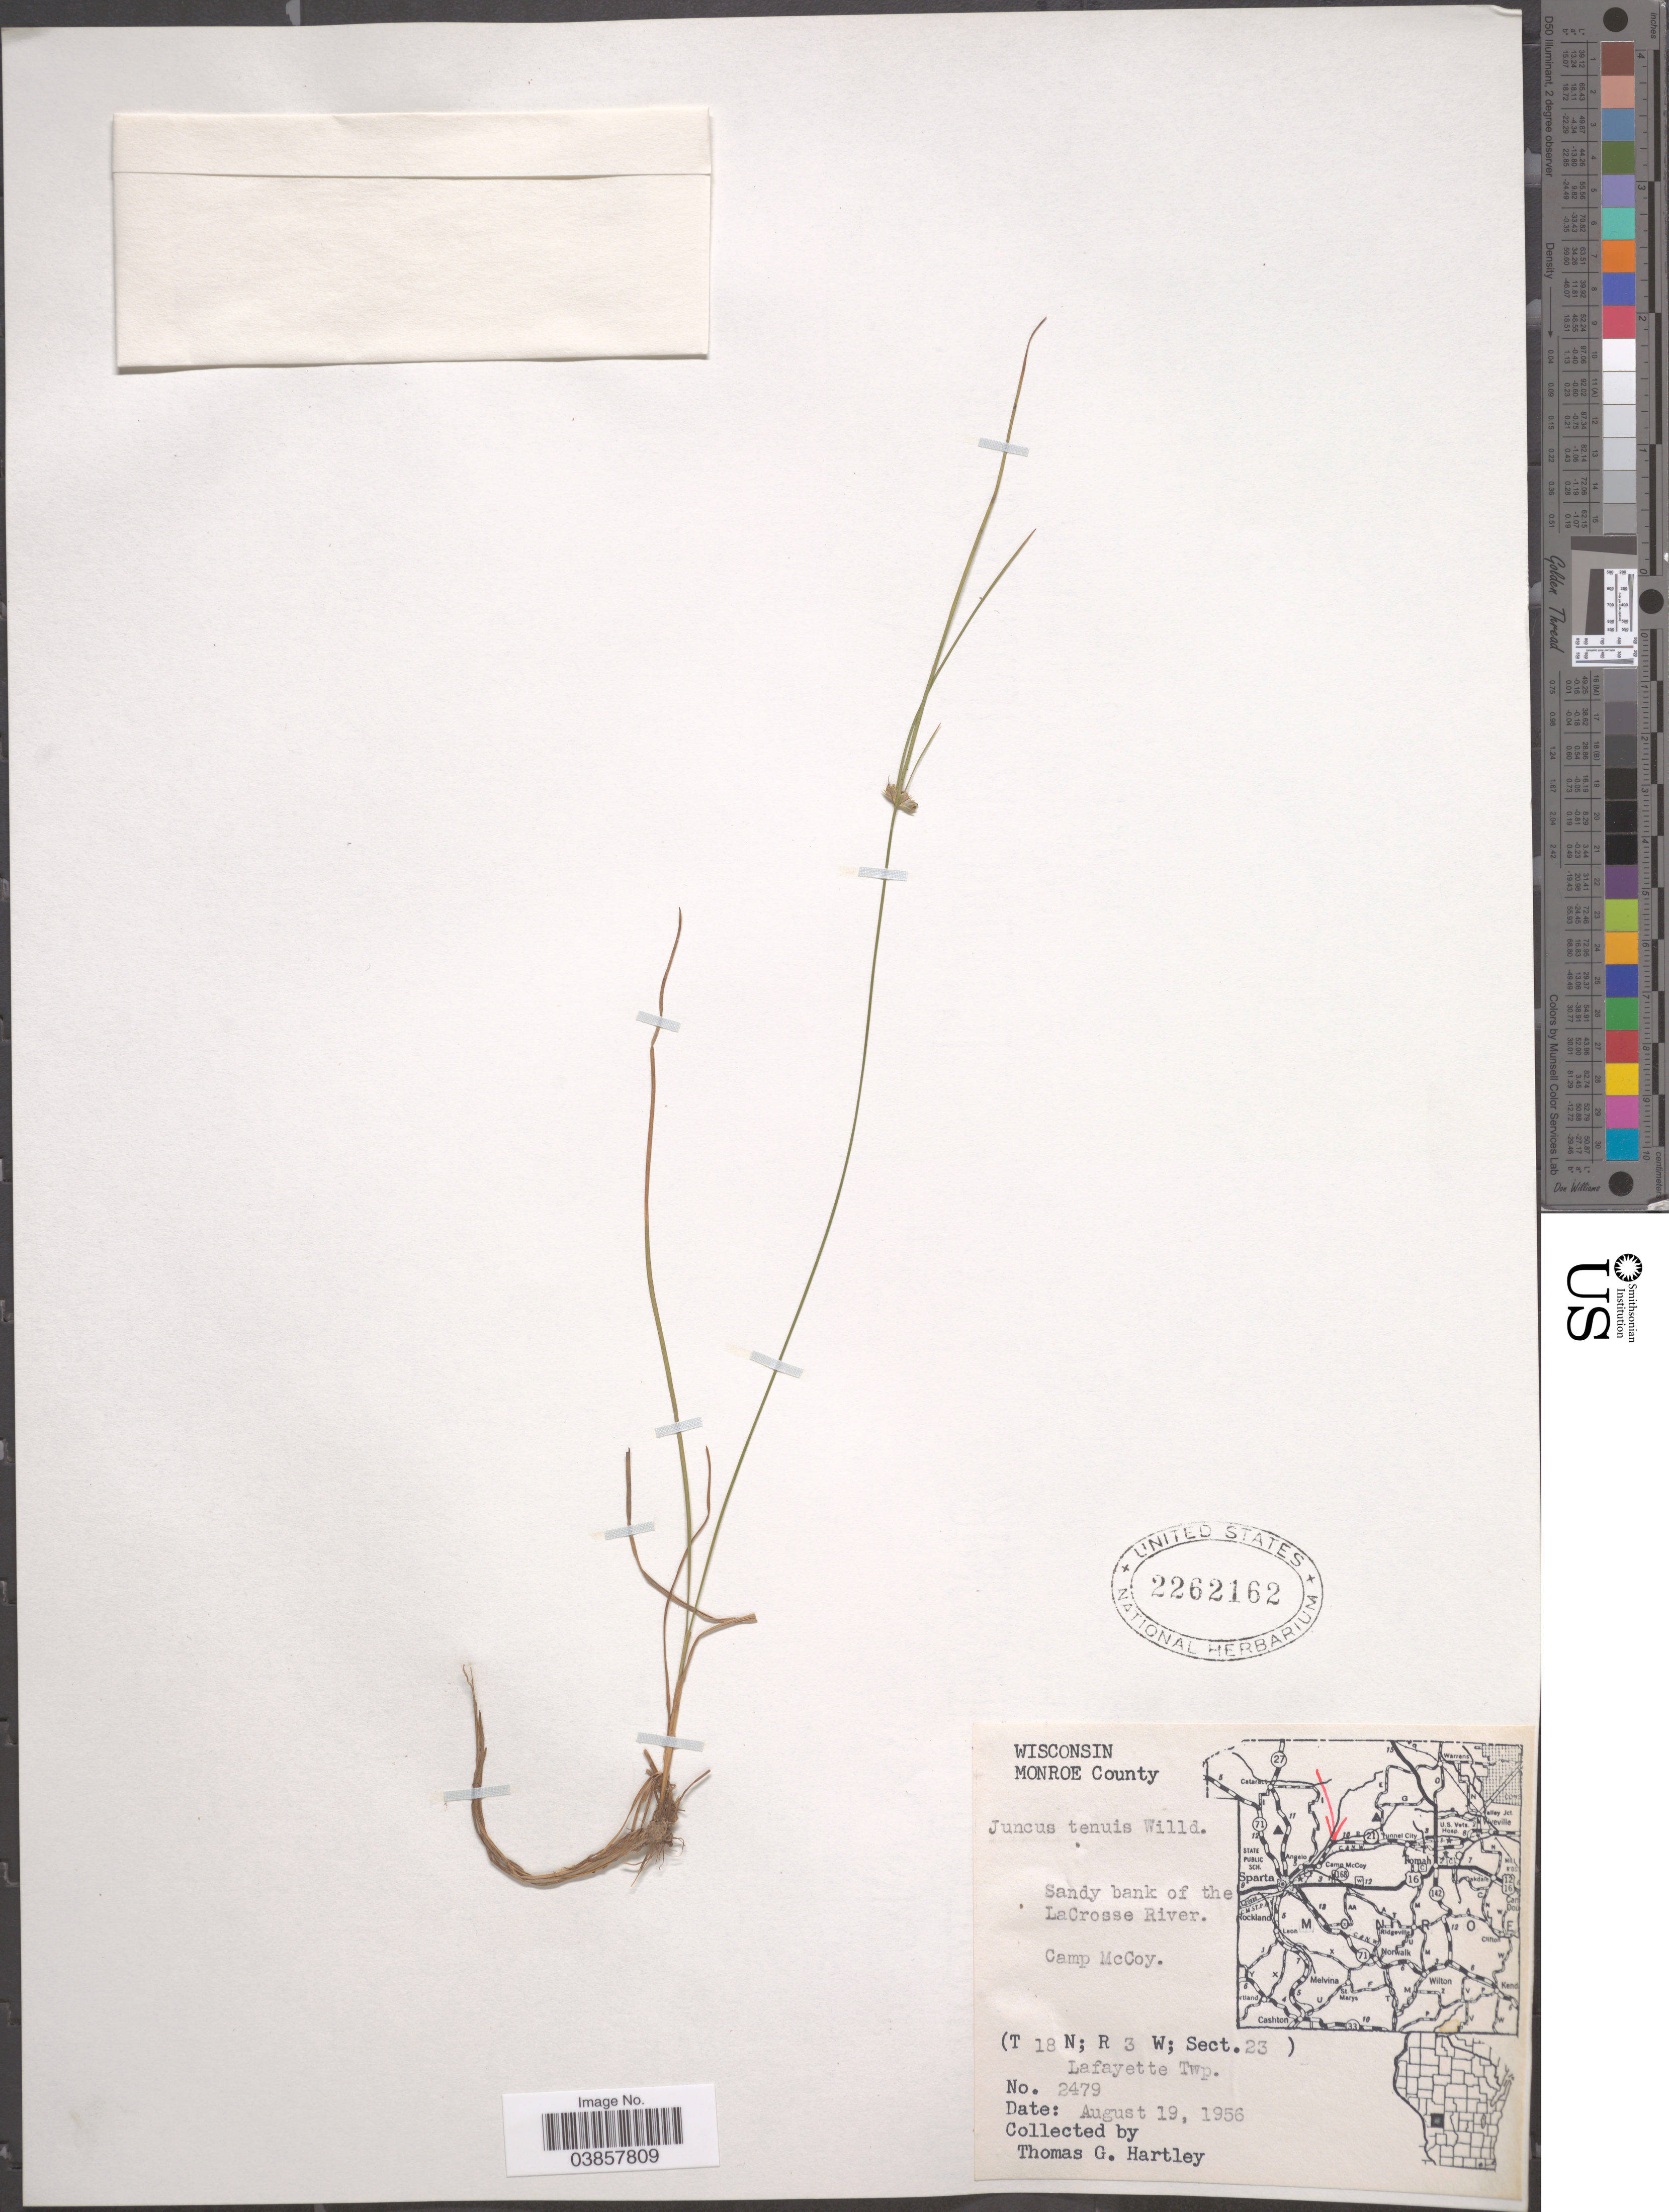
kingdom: Plantae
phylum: Tracheophyta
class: Liliopsida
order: Poales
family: Juncaceae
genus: Juncus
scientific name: Juncus tenuis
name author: Willd.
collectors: T. G. Hartley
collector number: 2479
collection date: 1956-08-19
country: United States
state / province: Wisconsin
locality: Monroe County. Sandy bank of the LaCrosse River. Camp McCoy. (T 18 N; R 3 W; Sect. 23) Lafayette Twp.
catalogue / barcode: US 2262162